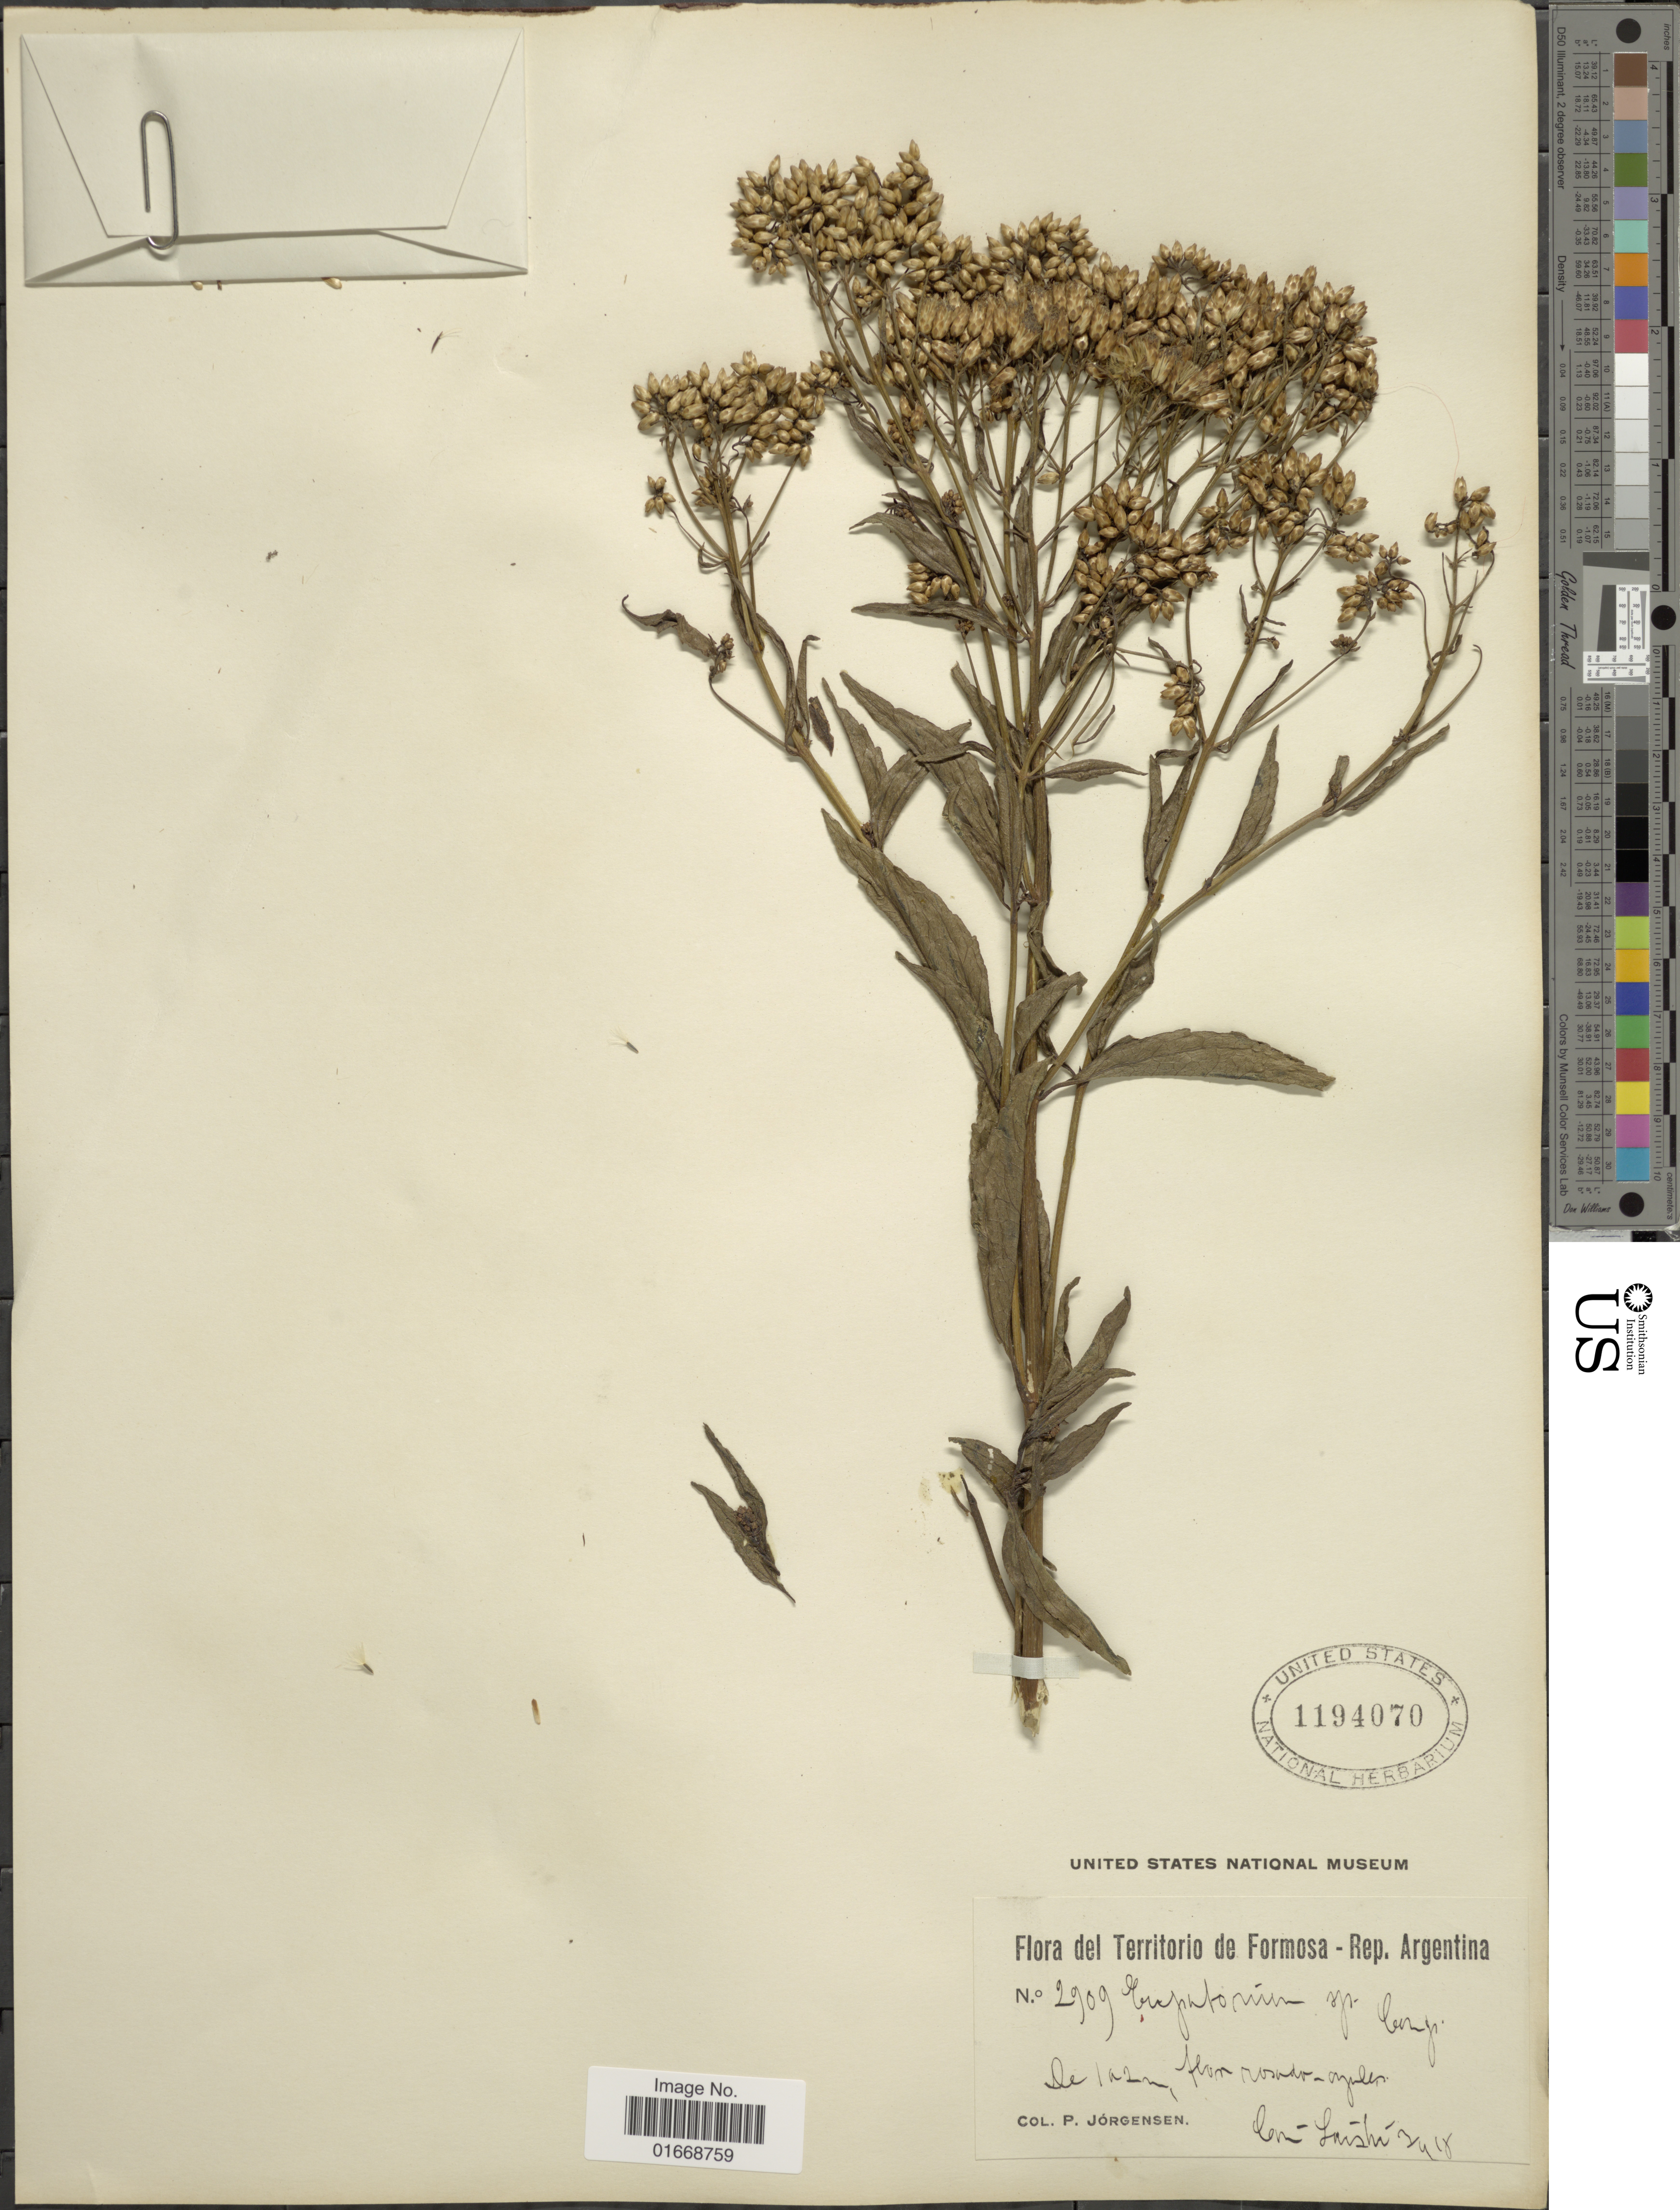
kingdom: Plantae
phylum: Tracheophyta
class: Magnoliopsida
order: Asterales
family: Asteraceae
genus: Chromolaena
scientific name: Chromolaena laevigatum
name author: Lam.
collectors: P. Jörgensen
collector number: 2909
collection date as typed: Transcribed d/m/y: 3/9/18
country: Argentina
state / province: Formosa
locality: Del Territorio de Formosa, Rep. Argentina, Coni Laishi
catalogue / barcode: US 1194070